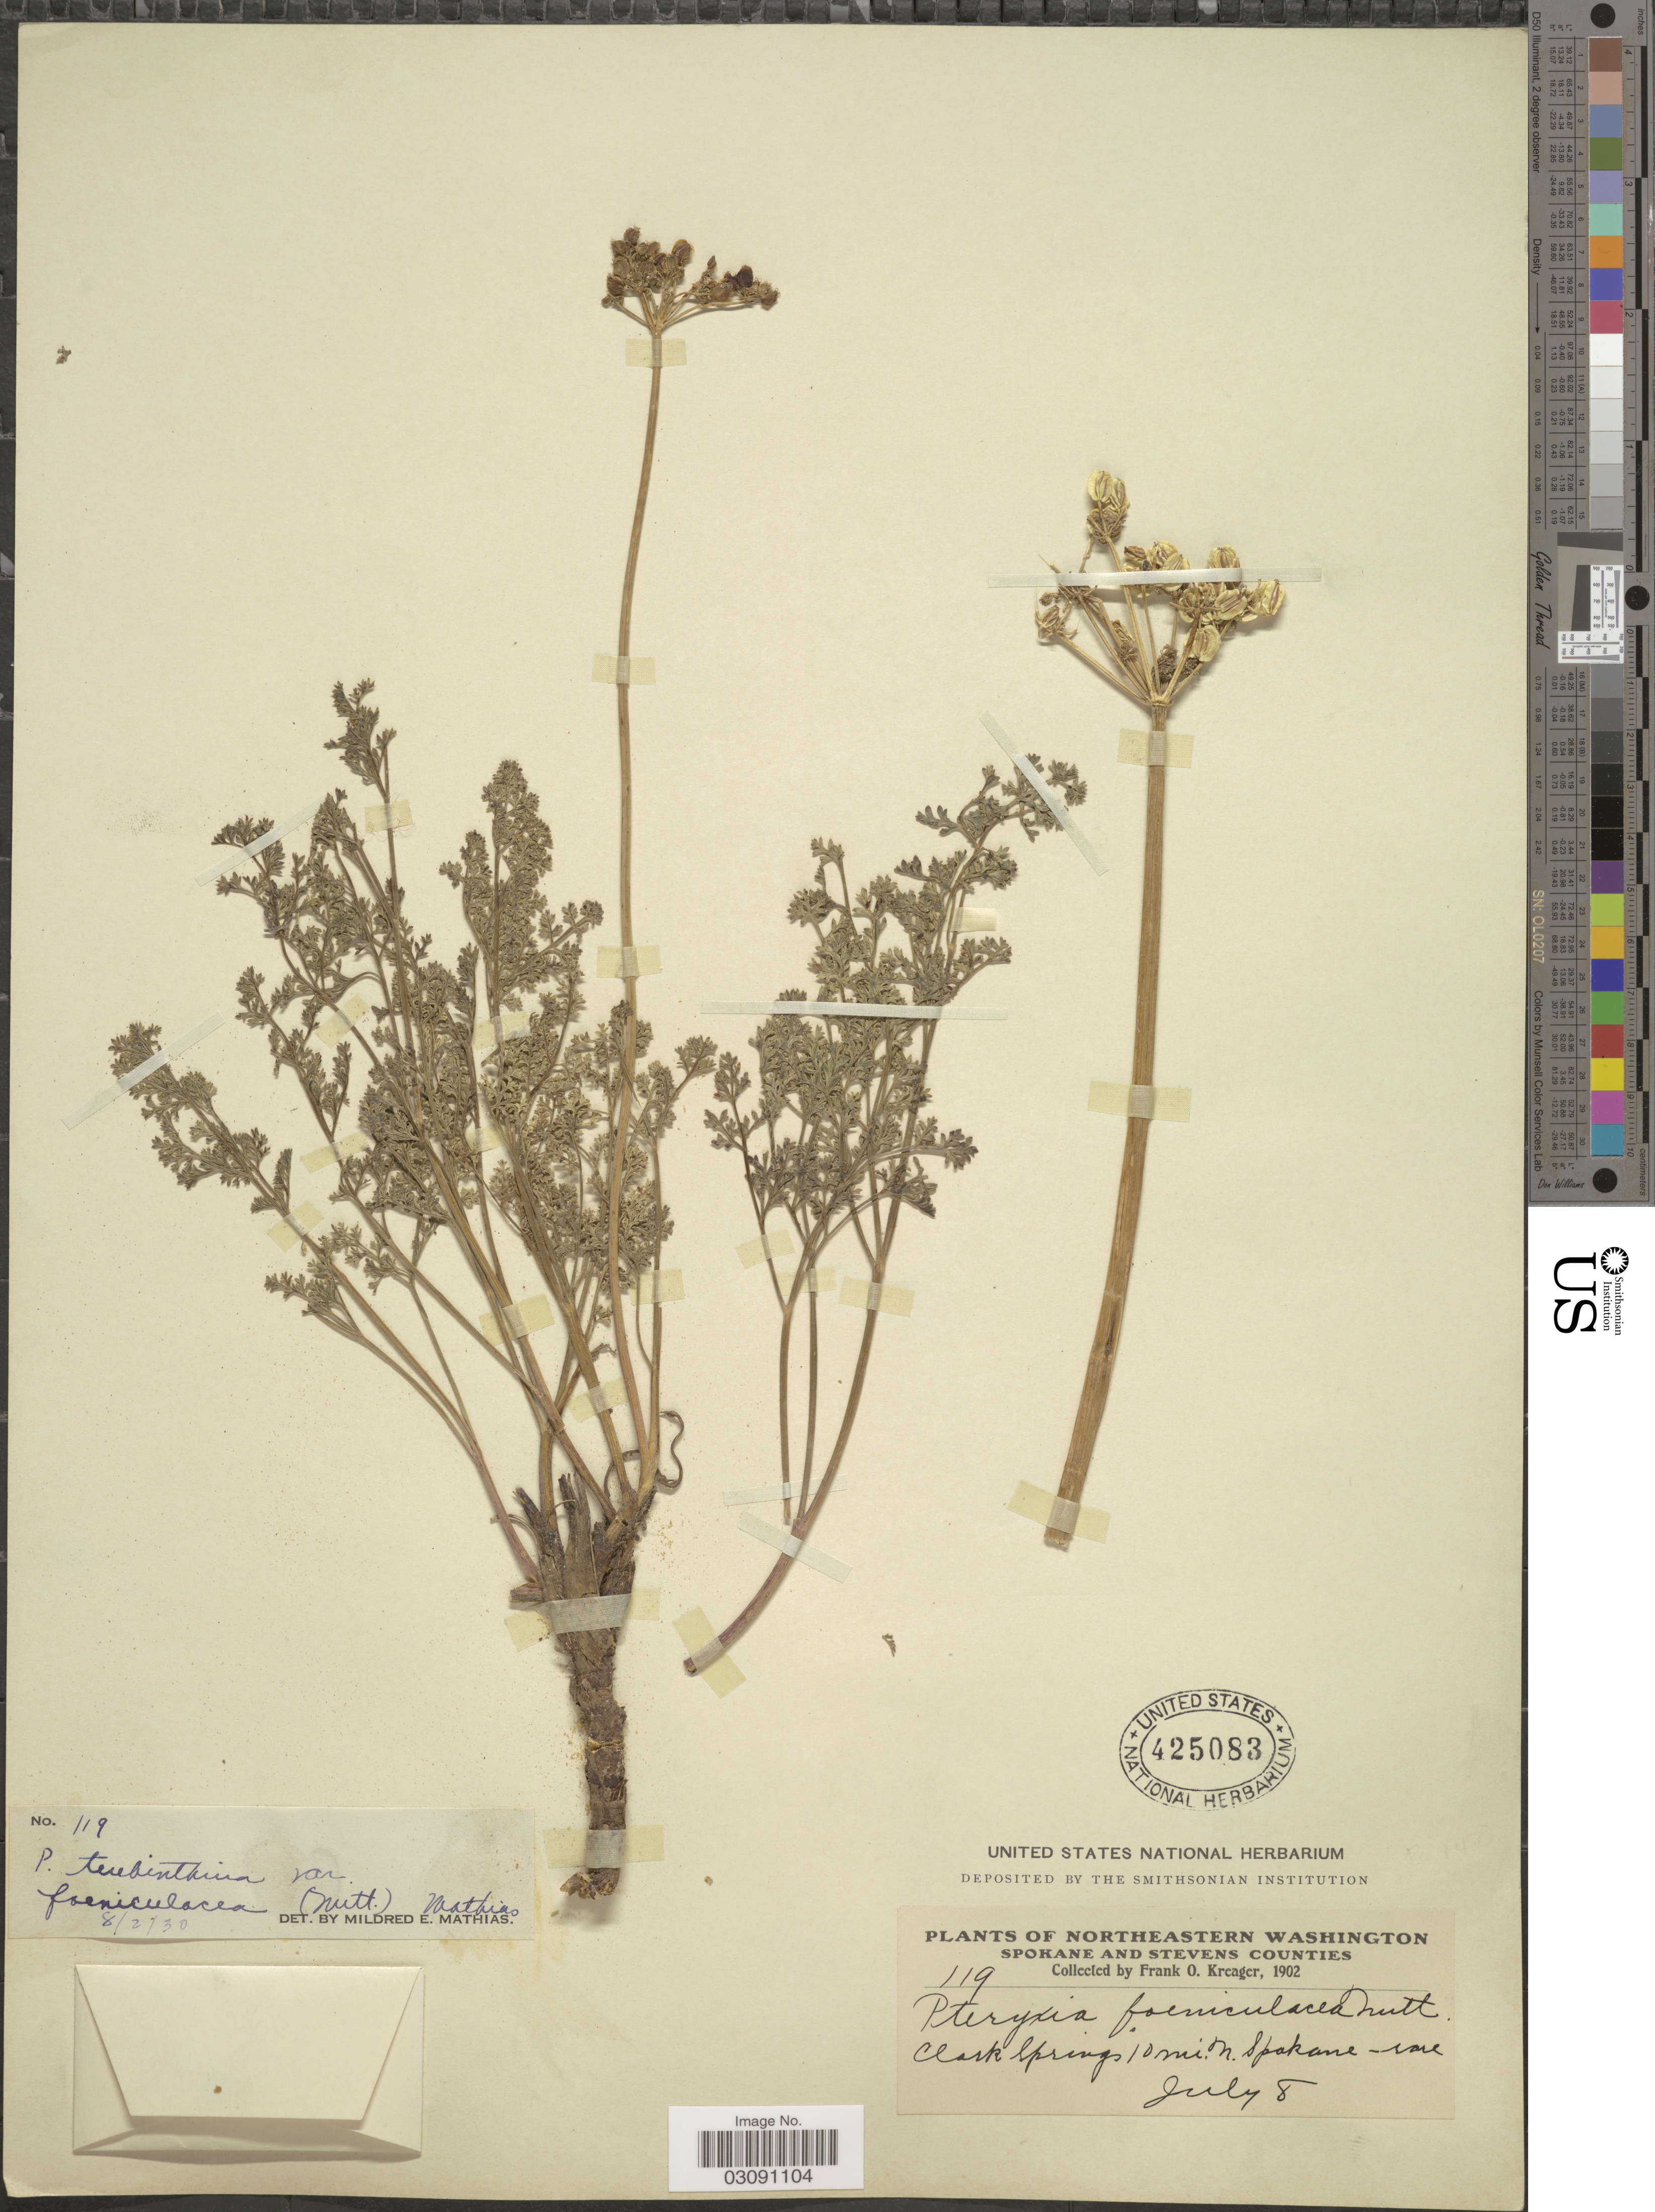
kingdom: Plantae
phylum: Tracheophyta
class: Magnoliopsida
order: Apiales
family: Apiaceae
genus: Pteryxia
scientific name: Pteryxia terebinthina var. foeniculacea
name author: (Torr. & A. Gray) Mathias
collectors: F. Kreager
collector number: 119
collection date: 1902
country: United States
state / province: Washington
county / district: Spokane / Stevens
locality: Northeastern Washington, Spokane and Stevens Counties, Clark Springs 10 mi. N. Spokane.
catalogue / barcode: US 425083